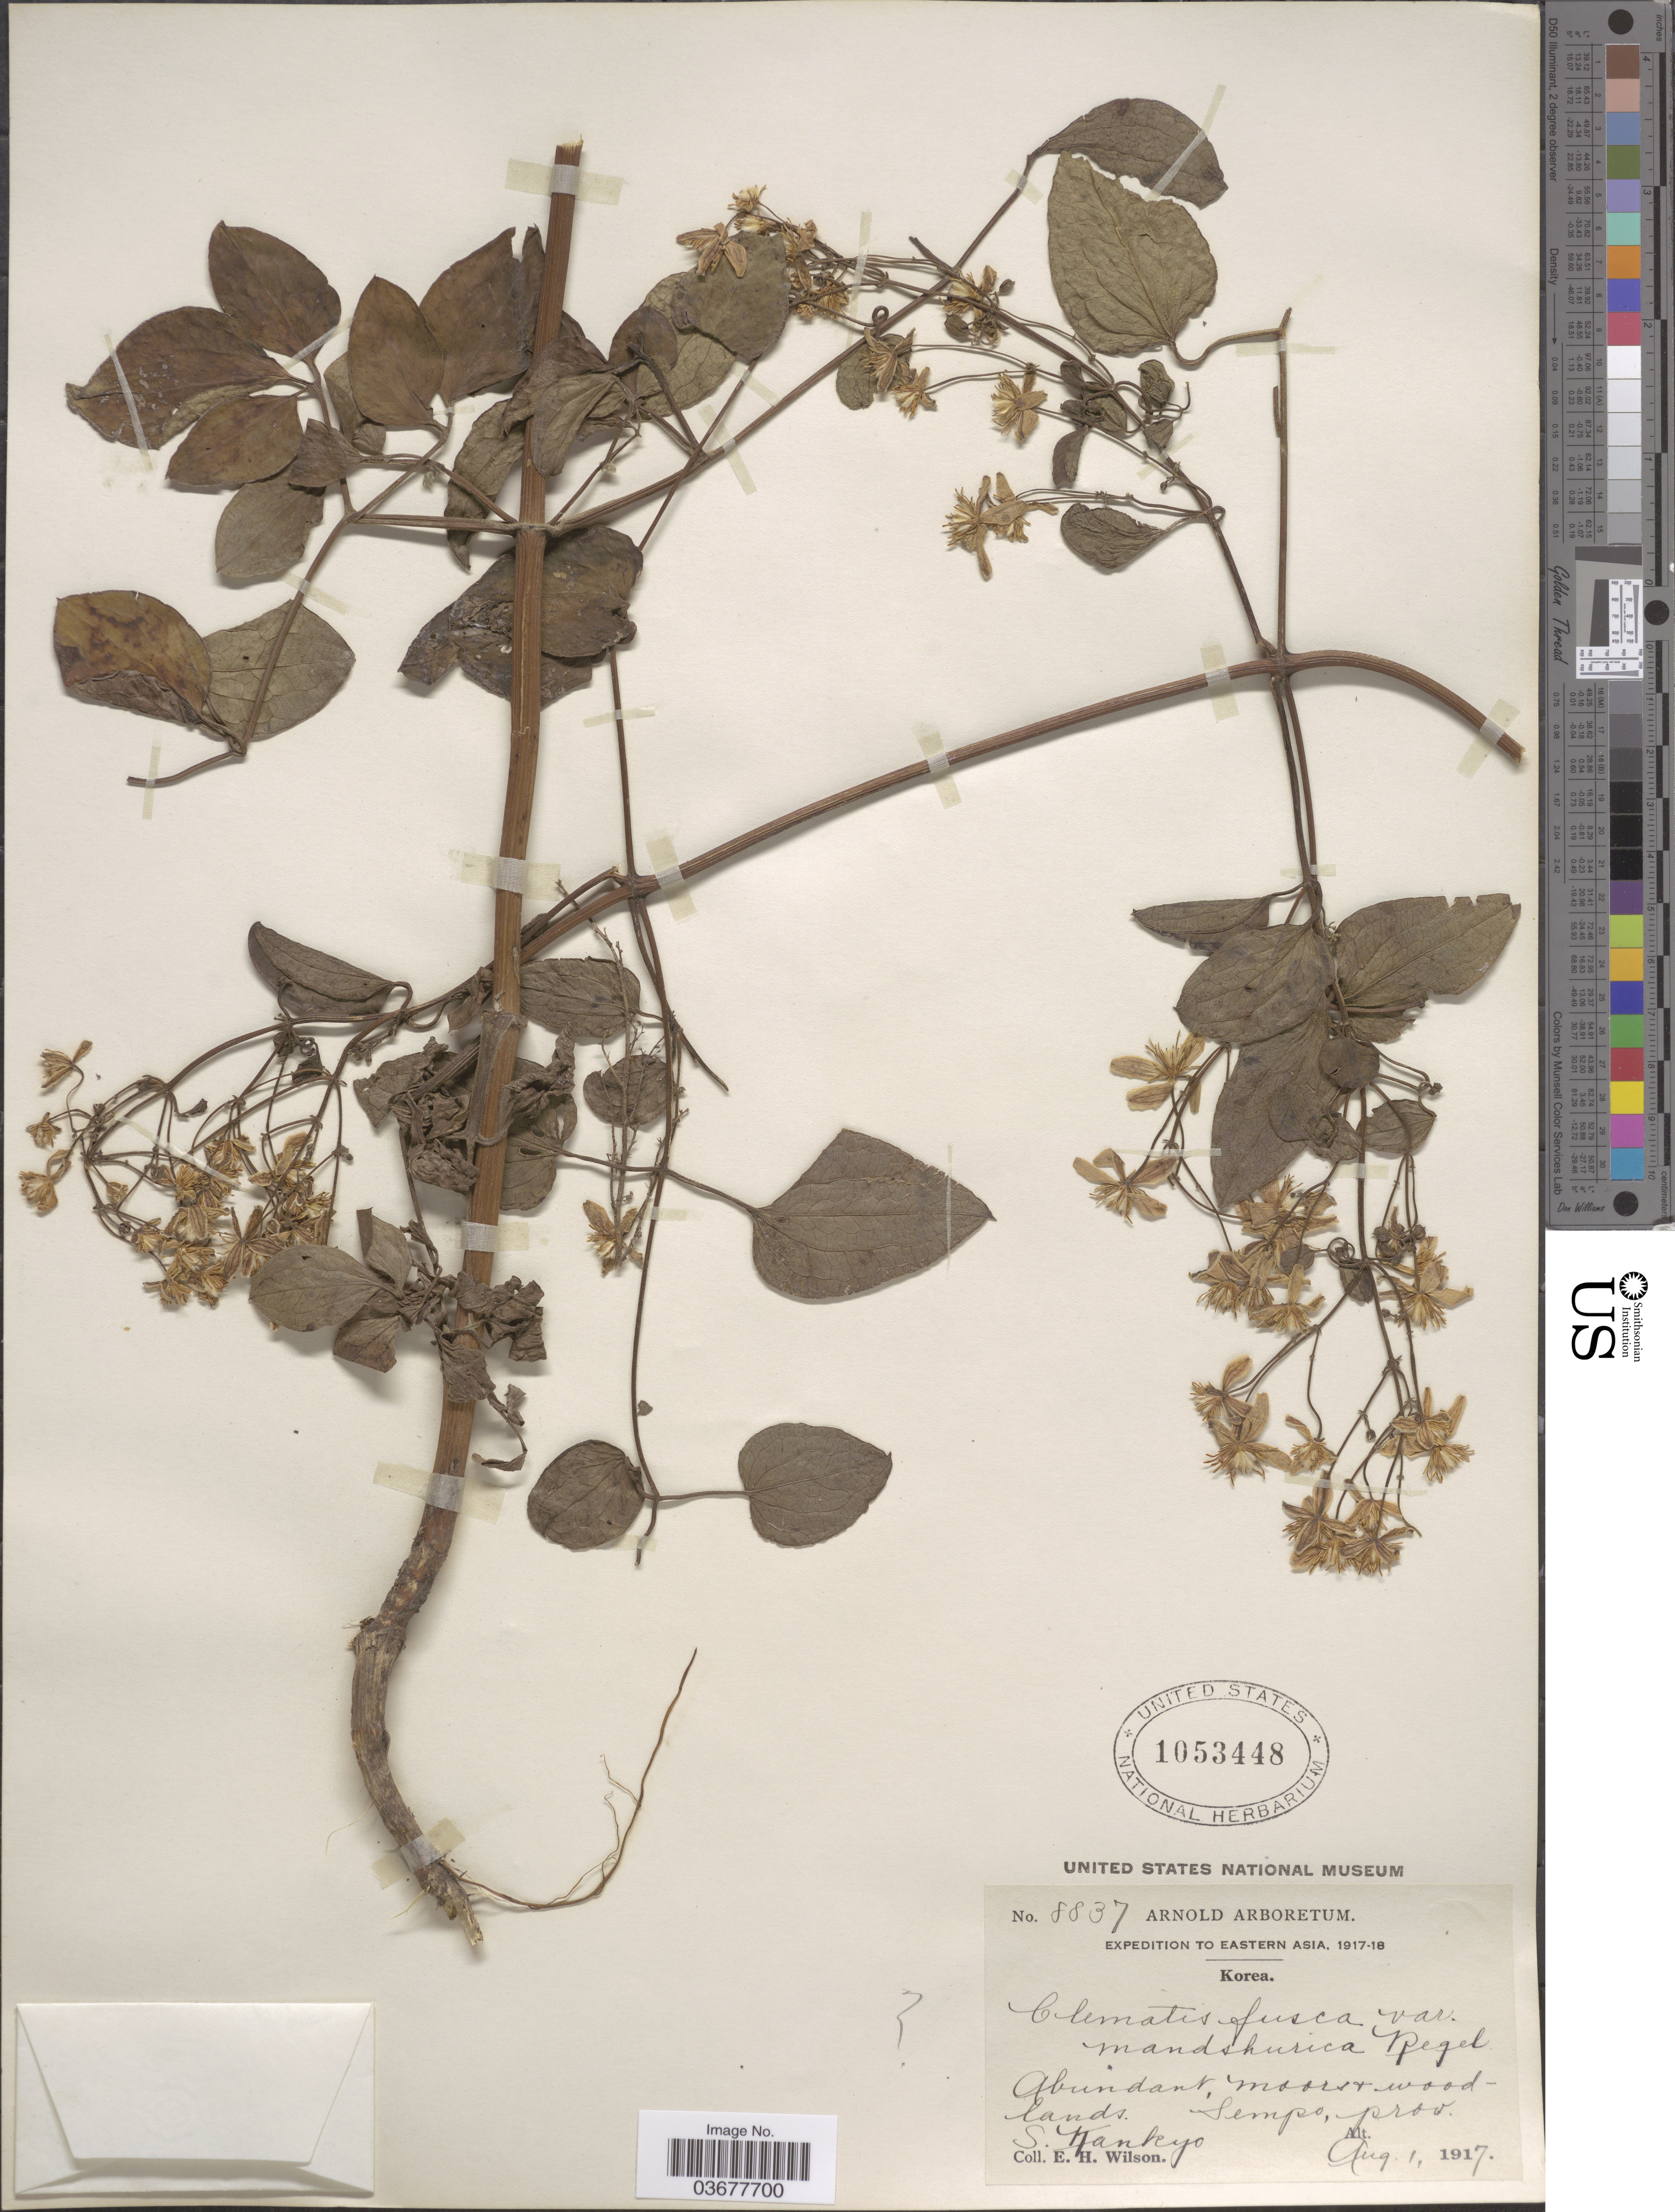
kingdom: Plantae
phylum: Tracheophyta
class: Magnoliopsida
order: Ranunculales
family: Ranunculaceae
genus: Clematis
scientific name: Clematis sp.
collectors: E. Wilson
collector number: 8837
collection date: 1917-08-01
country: North Korea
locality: Sempo, prov. S. Kankyo.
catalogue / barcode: US 1053448